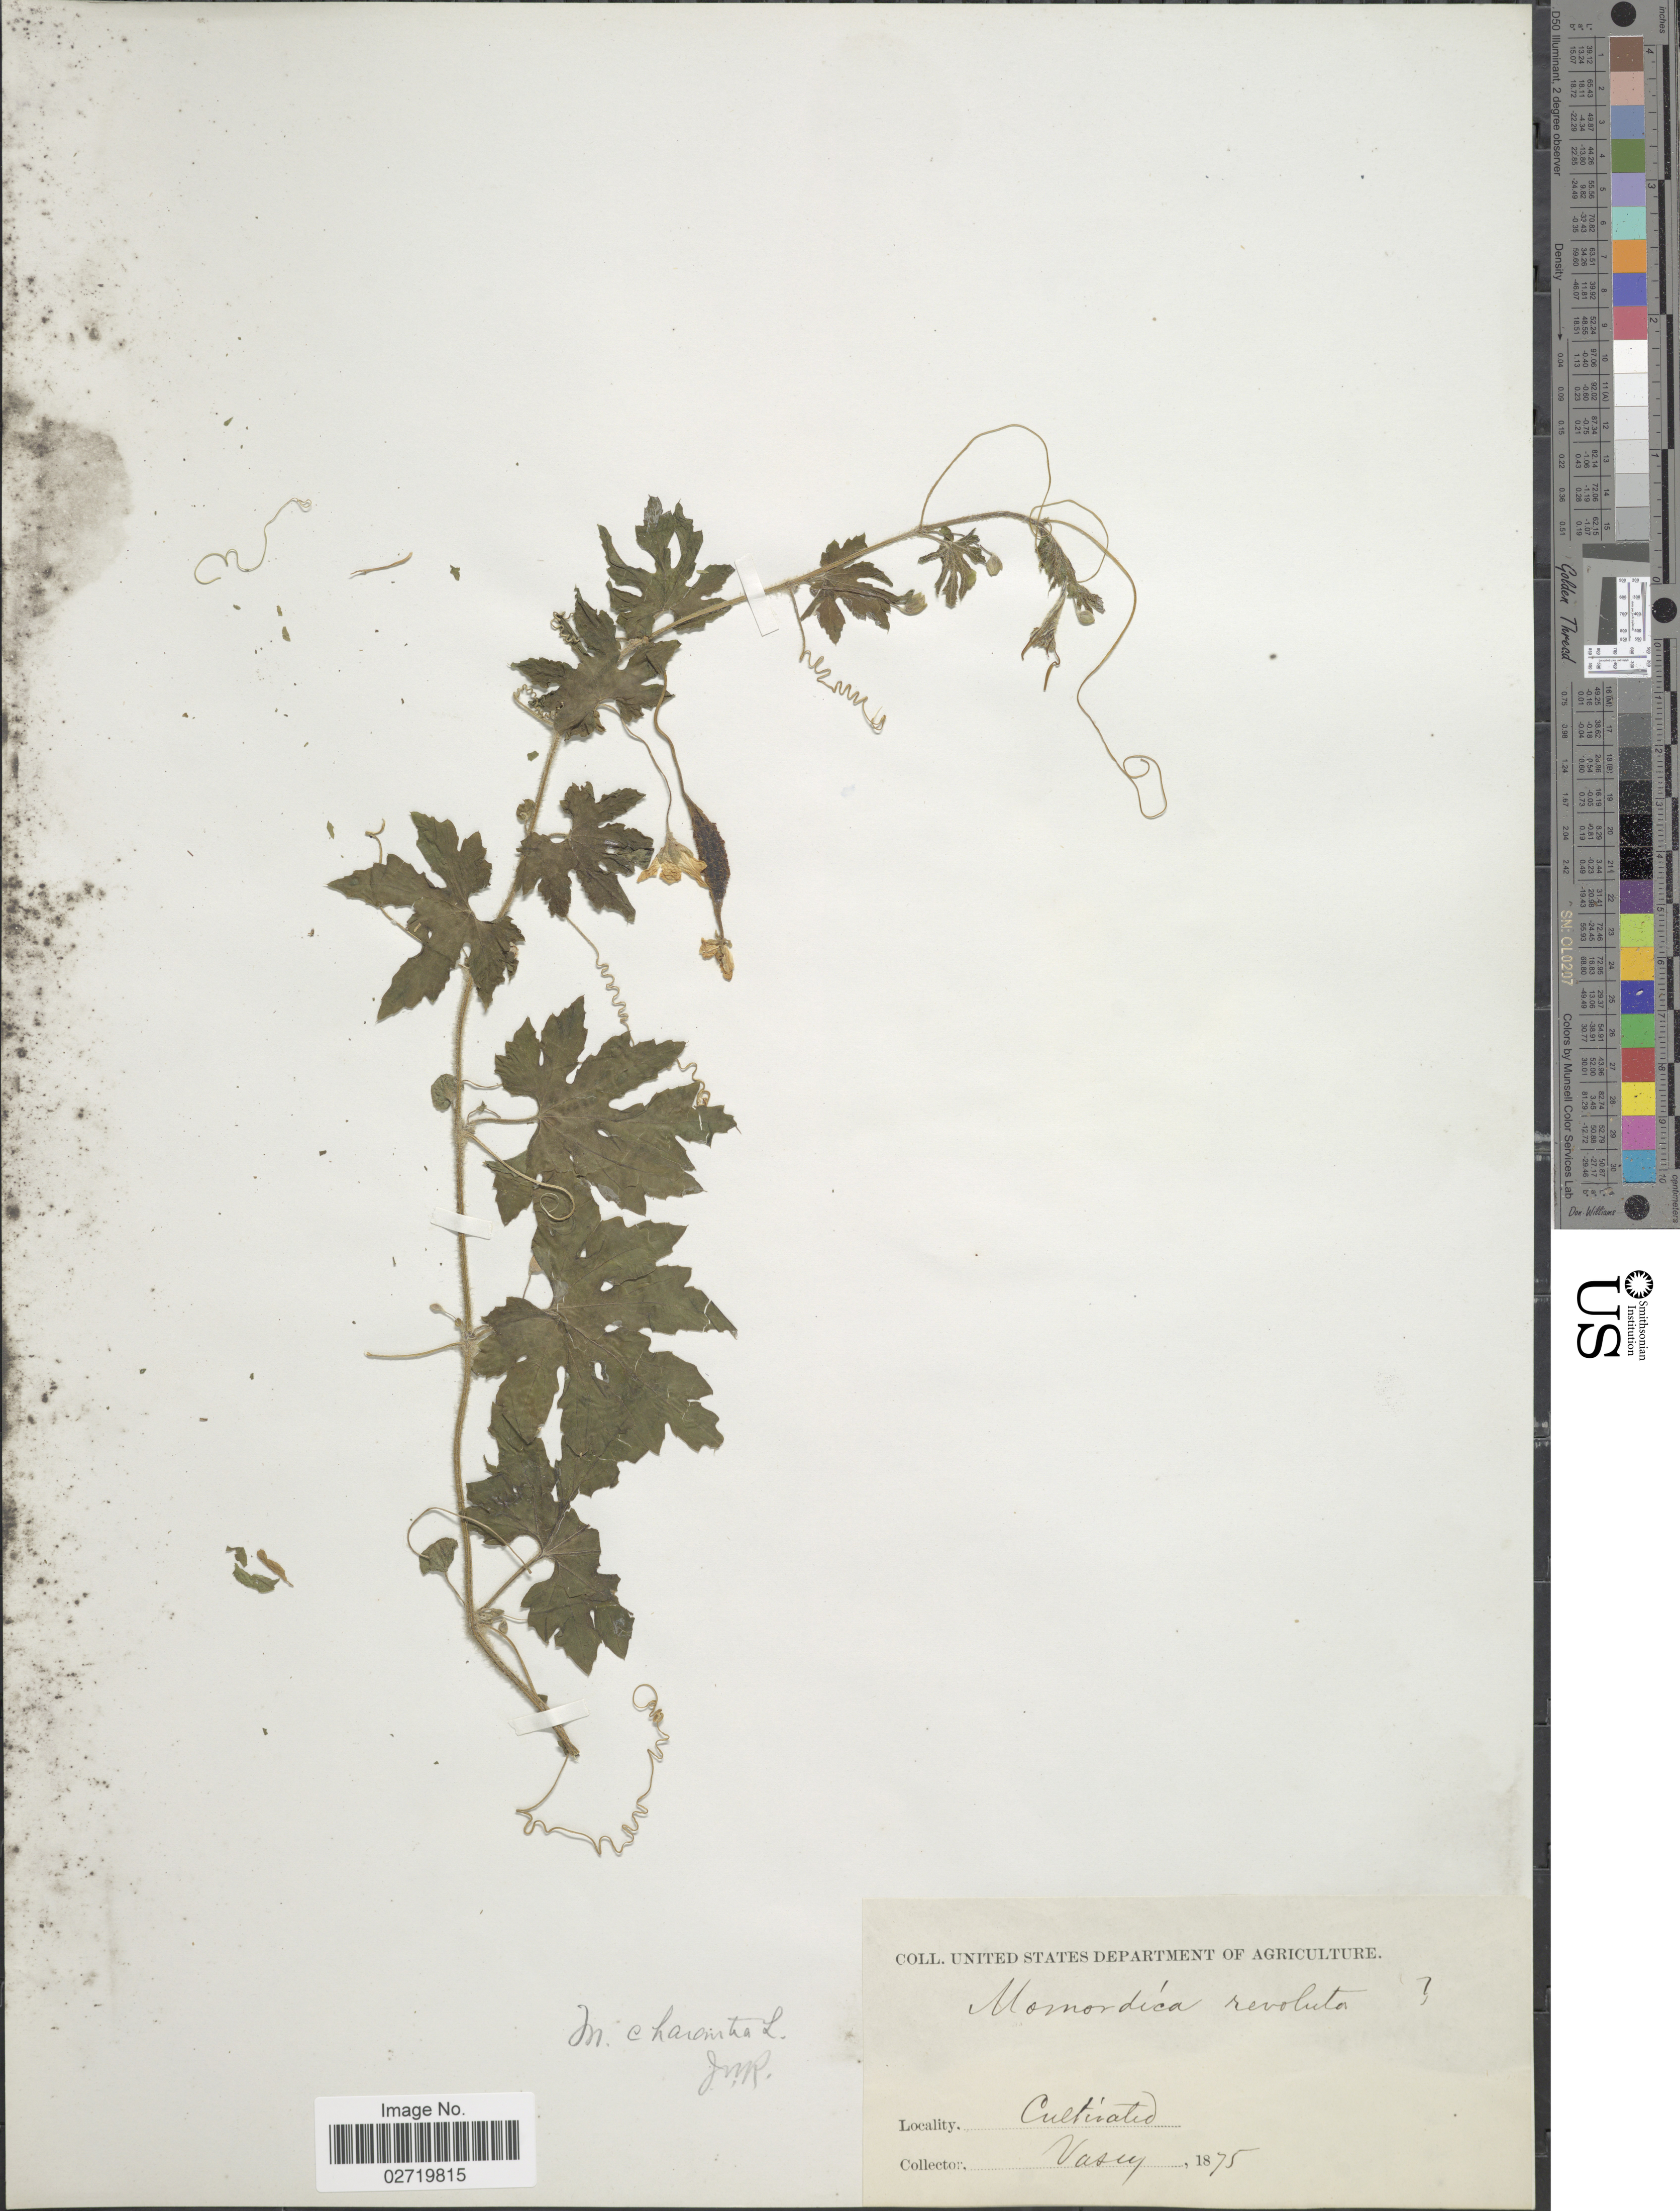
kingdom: Plantae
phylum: Tracheophyta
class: Magnoliopsida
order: Cucurbitales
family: Cucurbitaceae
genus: Momordica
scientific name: Momordica charantia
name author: L.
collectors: Vasey, --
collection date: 1874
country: United States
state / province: District of Columbia